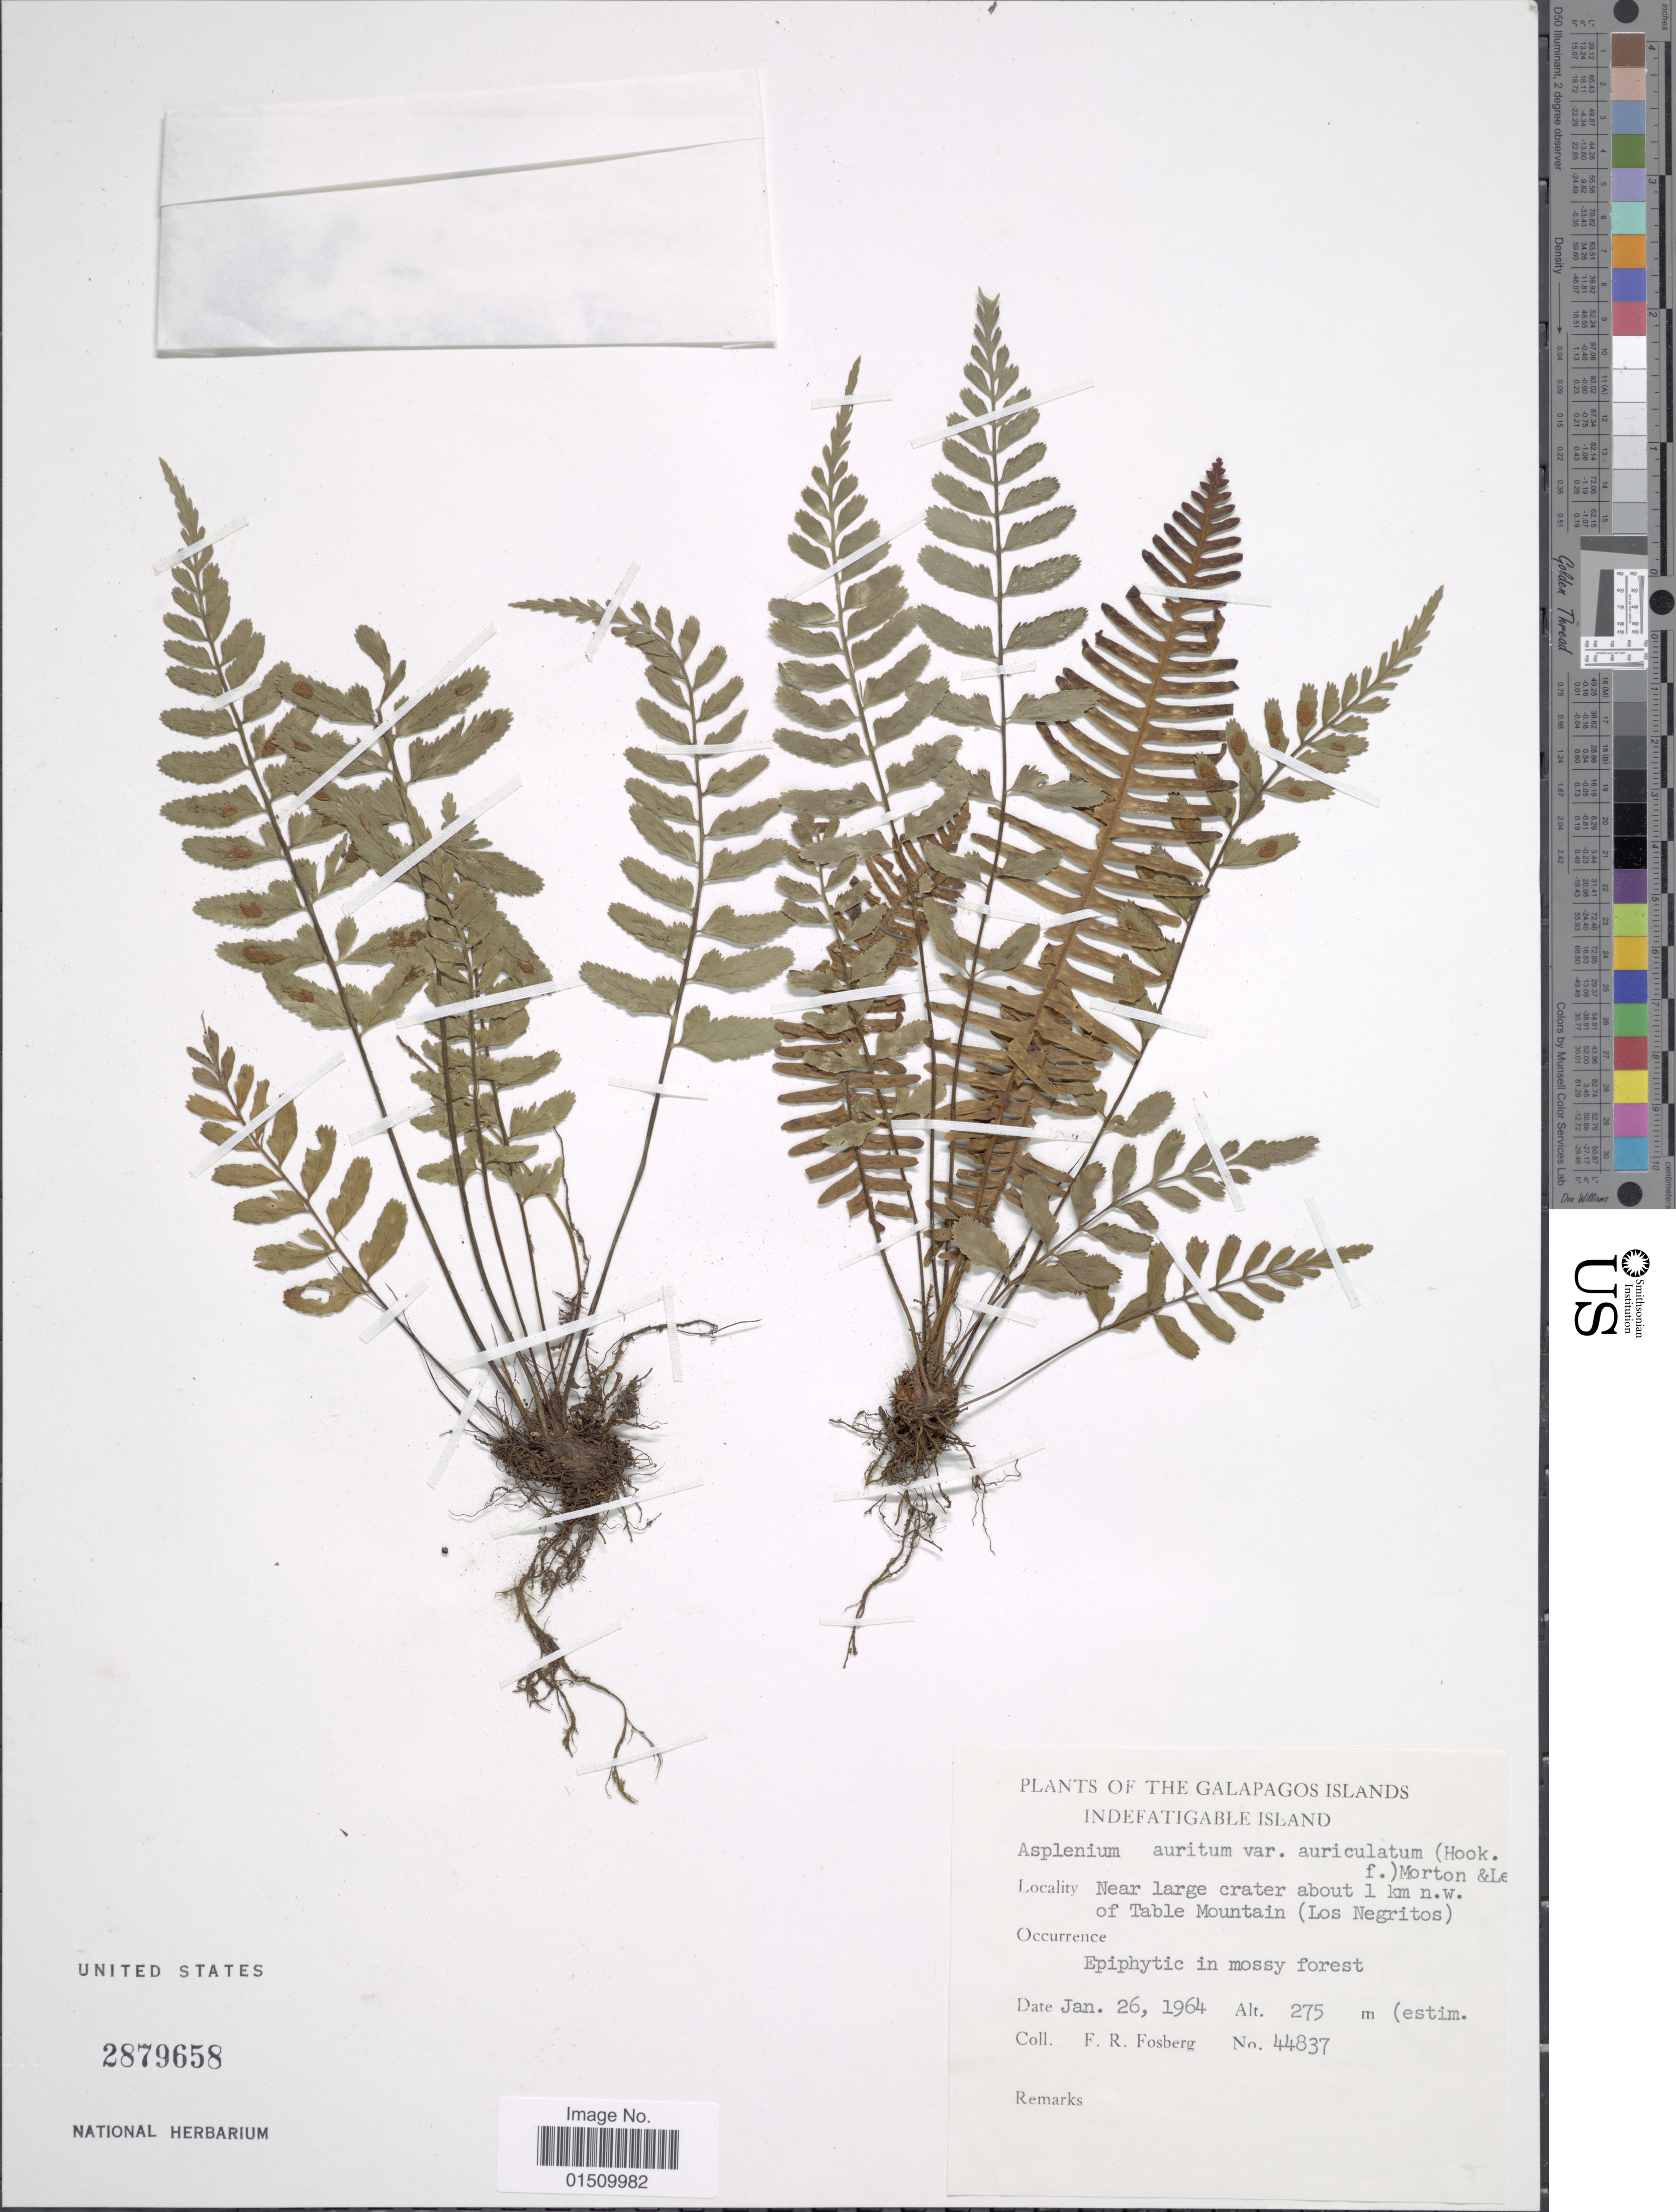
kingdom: Plantae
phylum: Tracheophyta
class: Polypodiopsida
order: Polypodiales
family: Aspleniaceae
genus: Asplenium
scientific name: Asplenium auritum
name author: Sw.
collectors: F. R. Fosberg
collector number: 44837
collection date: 1964-01-26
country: Ecuador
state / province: Colón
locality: Galapagos Islands, Indefatigable Island, near large crater about 1 km n.w. of Table Mountain (Los Negritos).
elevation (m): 275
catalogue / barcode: US 2879658